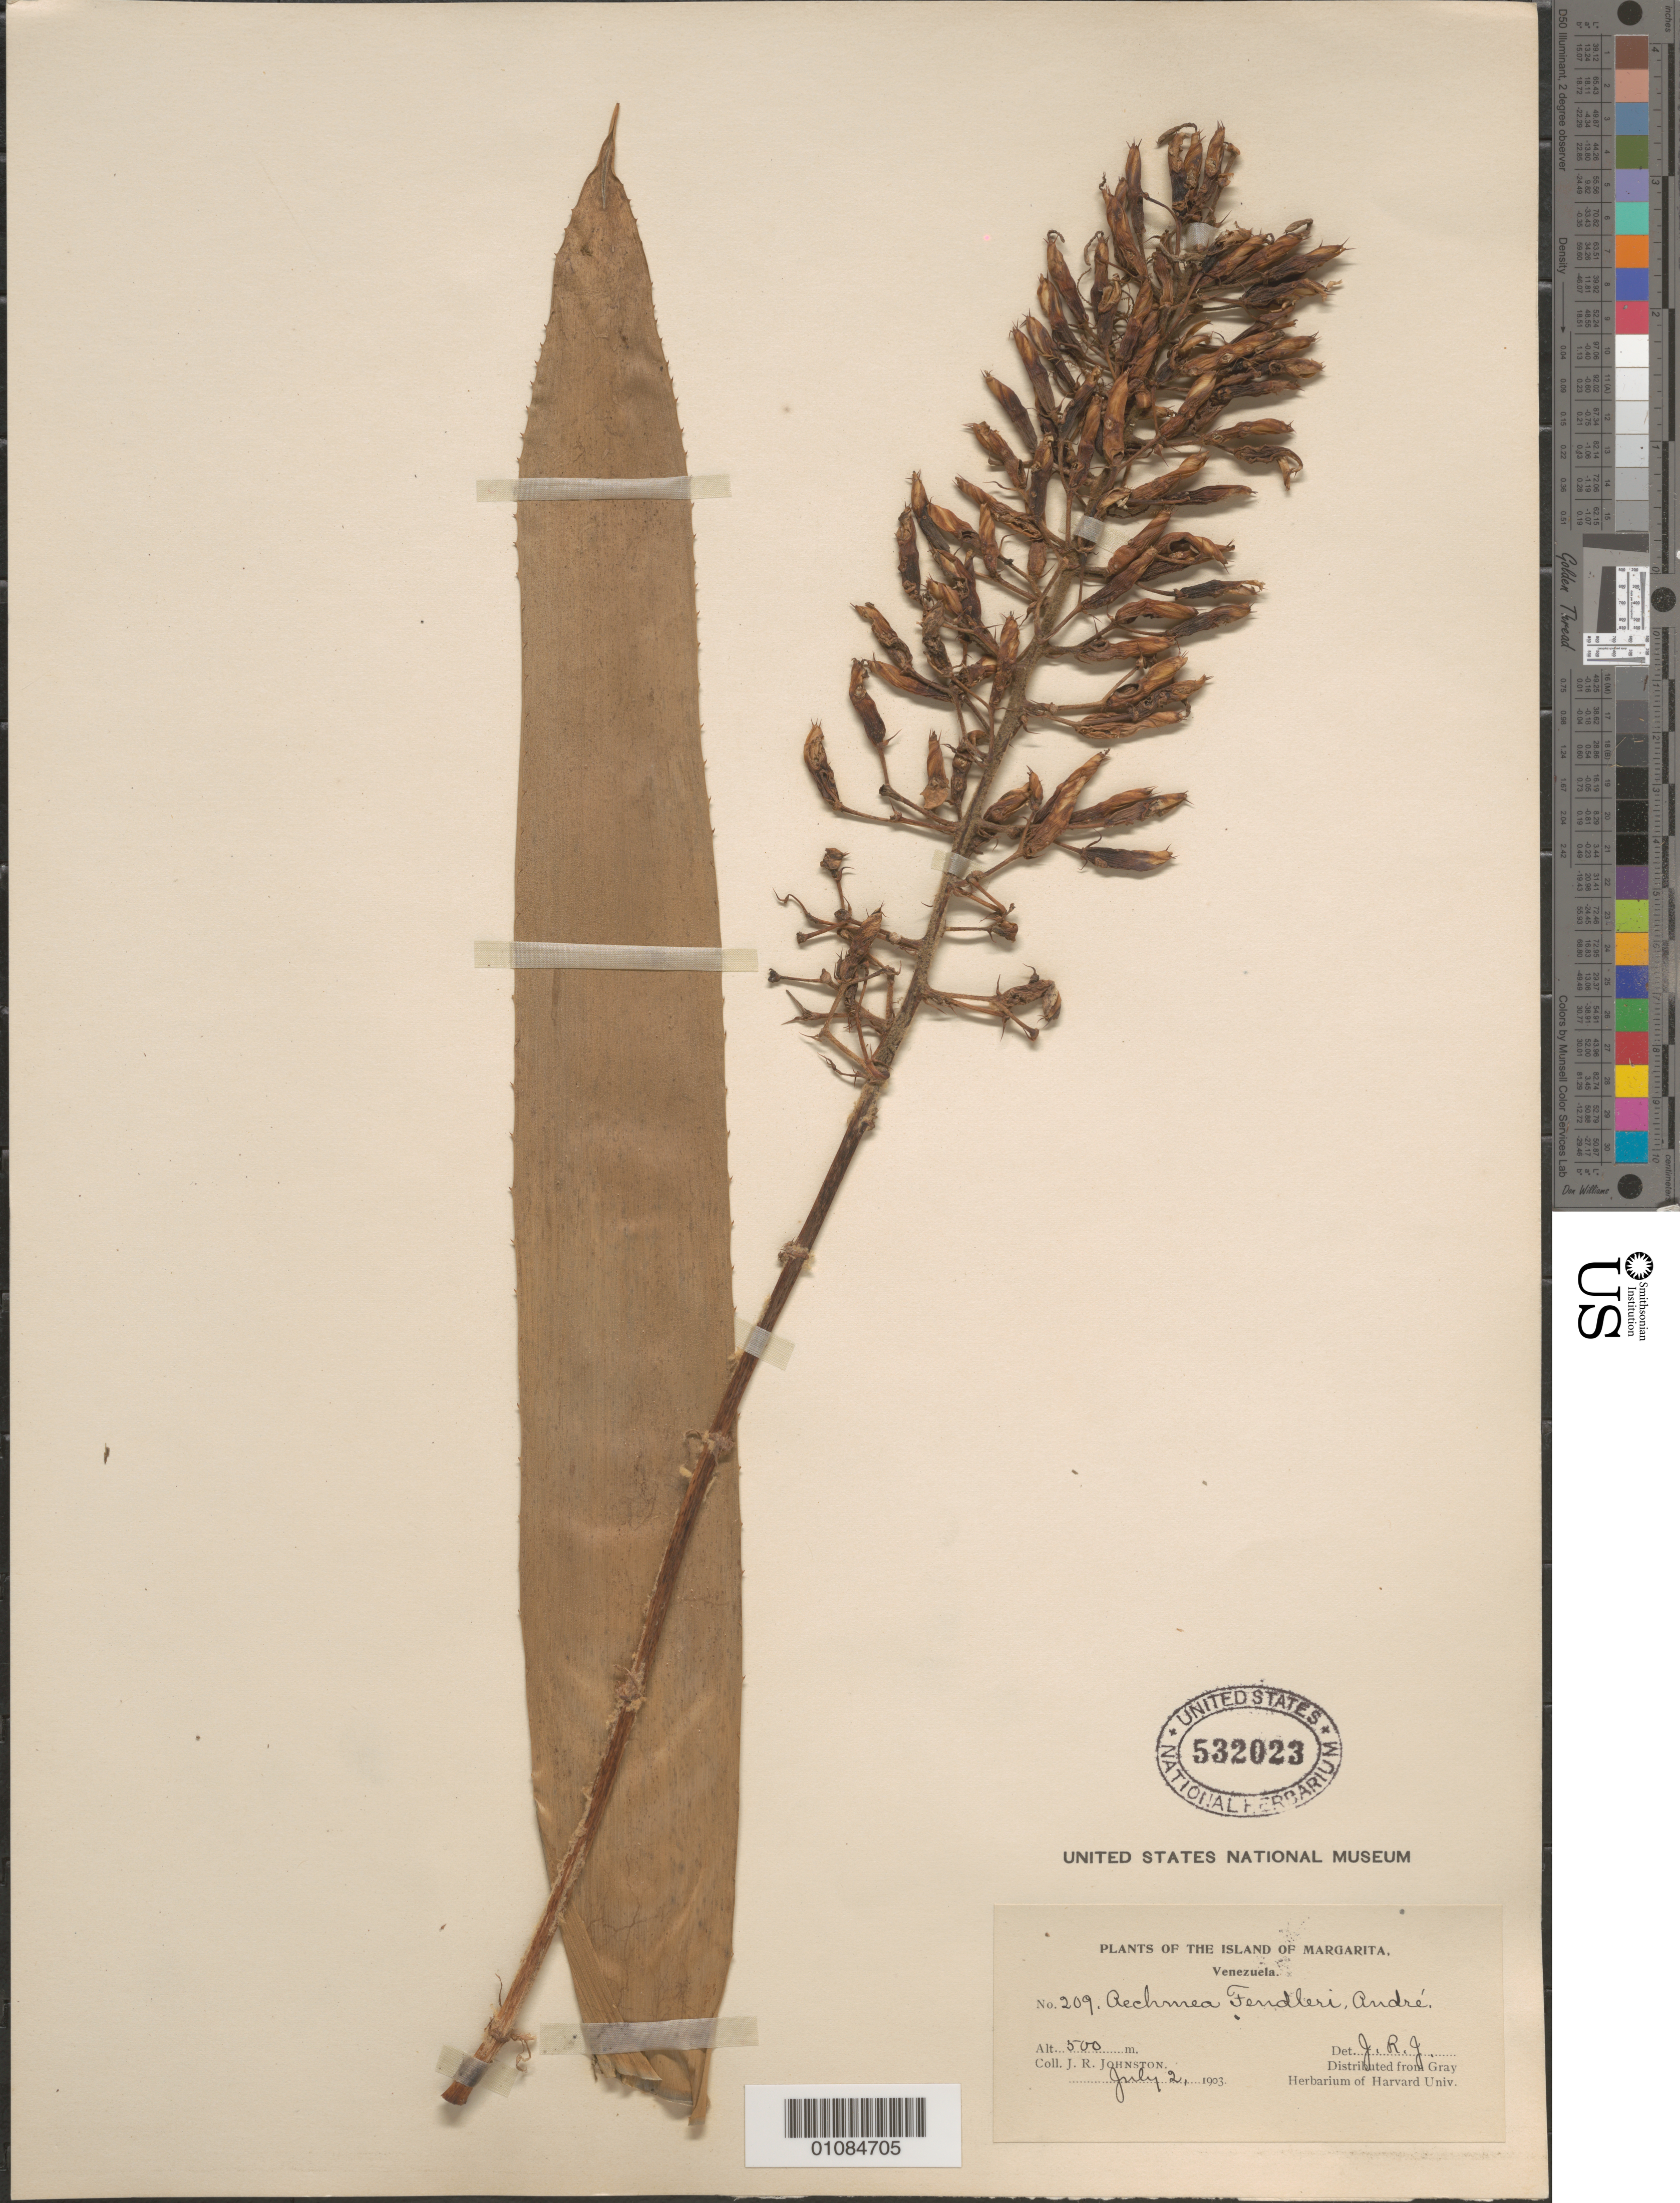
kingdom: Plantae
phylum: Tracheophyta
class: Liliopsida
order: Poales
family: Bromeliaceae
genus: Aechmea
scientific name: Aechmea fendleri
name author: André ex Mez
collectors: J. Johnston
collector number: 209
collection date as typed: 02 Jul 1903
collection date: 1903-07-02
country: Venezuela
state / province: Nueva Esparta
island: Margarita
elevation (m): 500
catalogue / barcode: US 532023